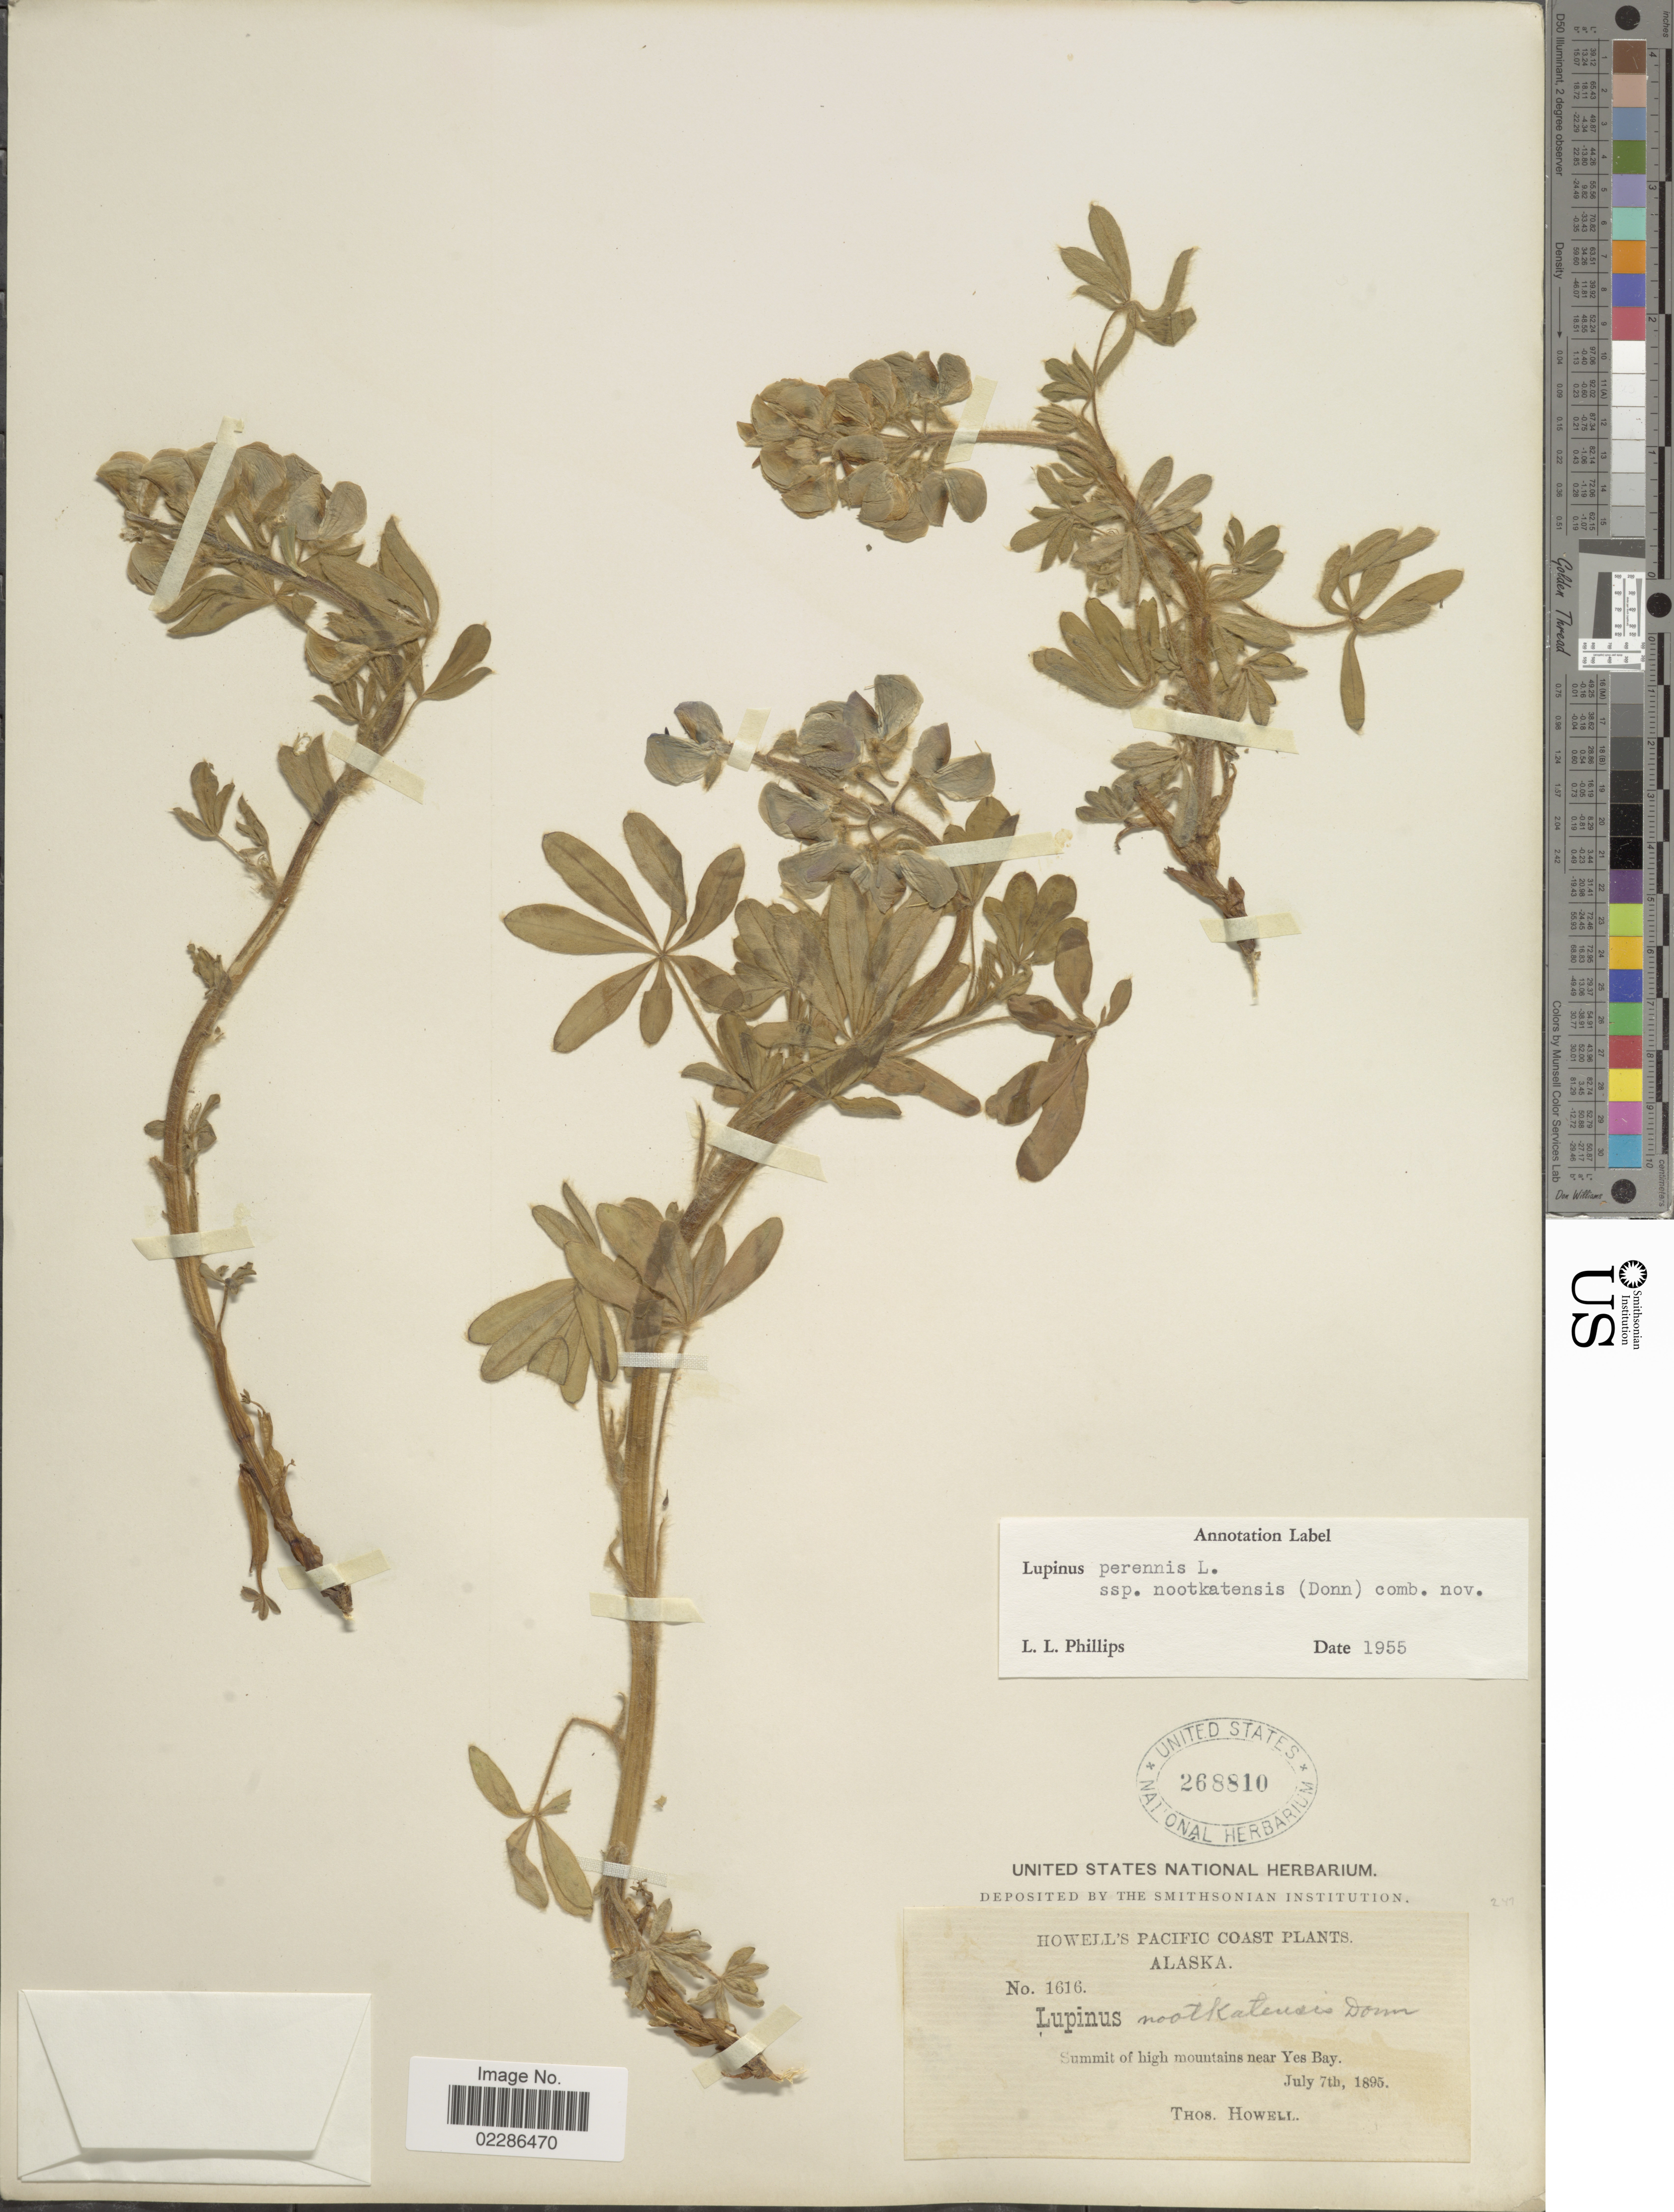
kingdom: Plantae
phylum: Tracheophyta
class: Magnoliopsida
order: Fabales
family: Fabaceae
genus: Lupinus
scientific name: Lupinus nootkatensis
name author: Donn ex Sims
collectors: T. Howell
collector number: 1616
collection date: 1895-07-17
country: United States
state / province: Alaska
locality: Pacific Coast, Summit near Yes Bay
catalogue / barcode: US 268810